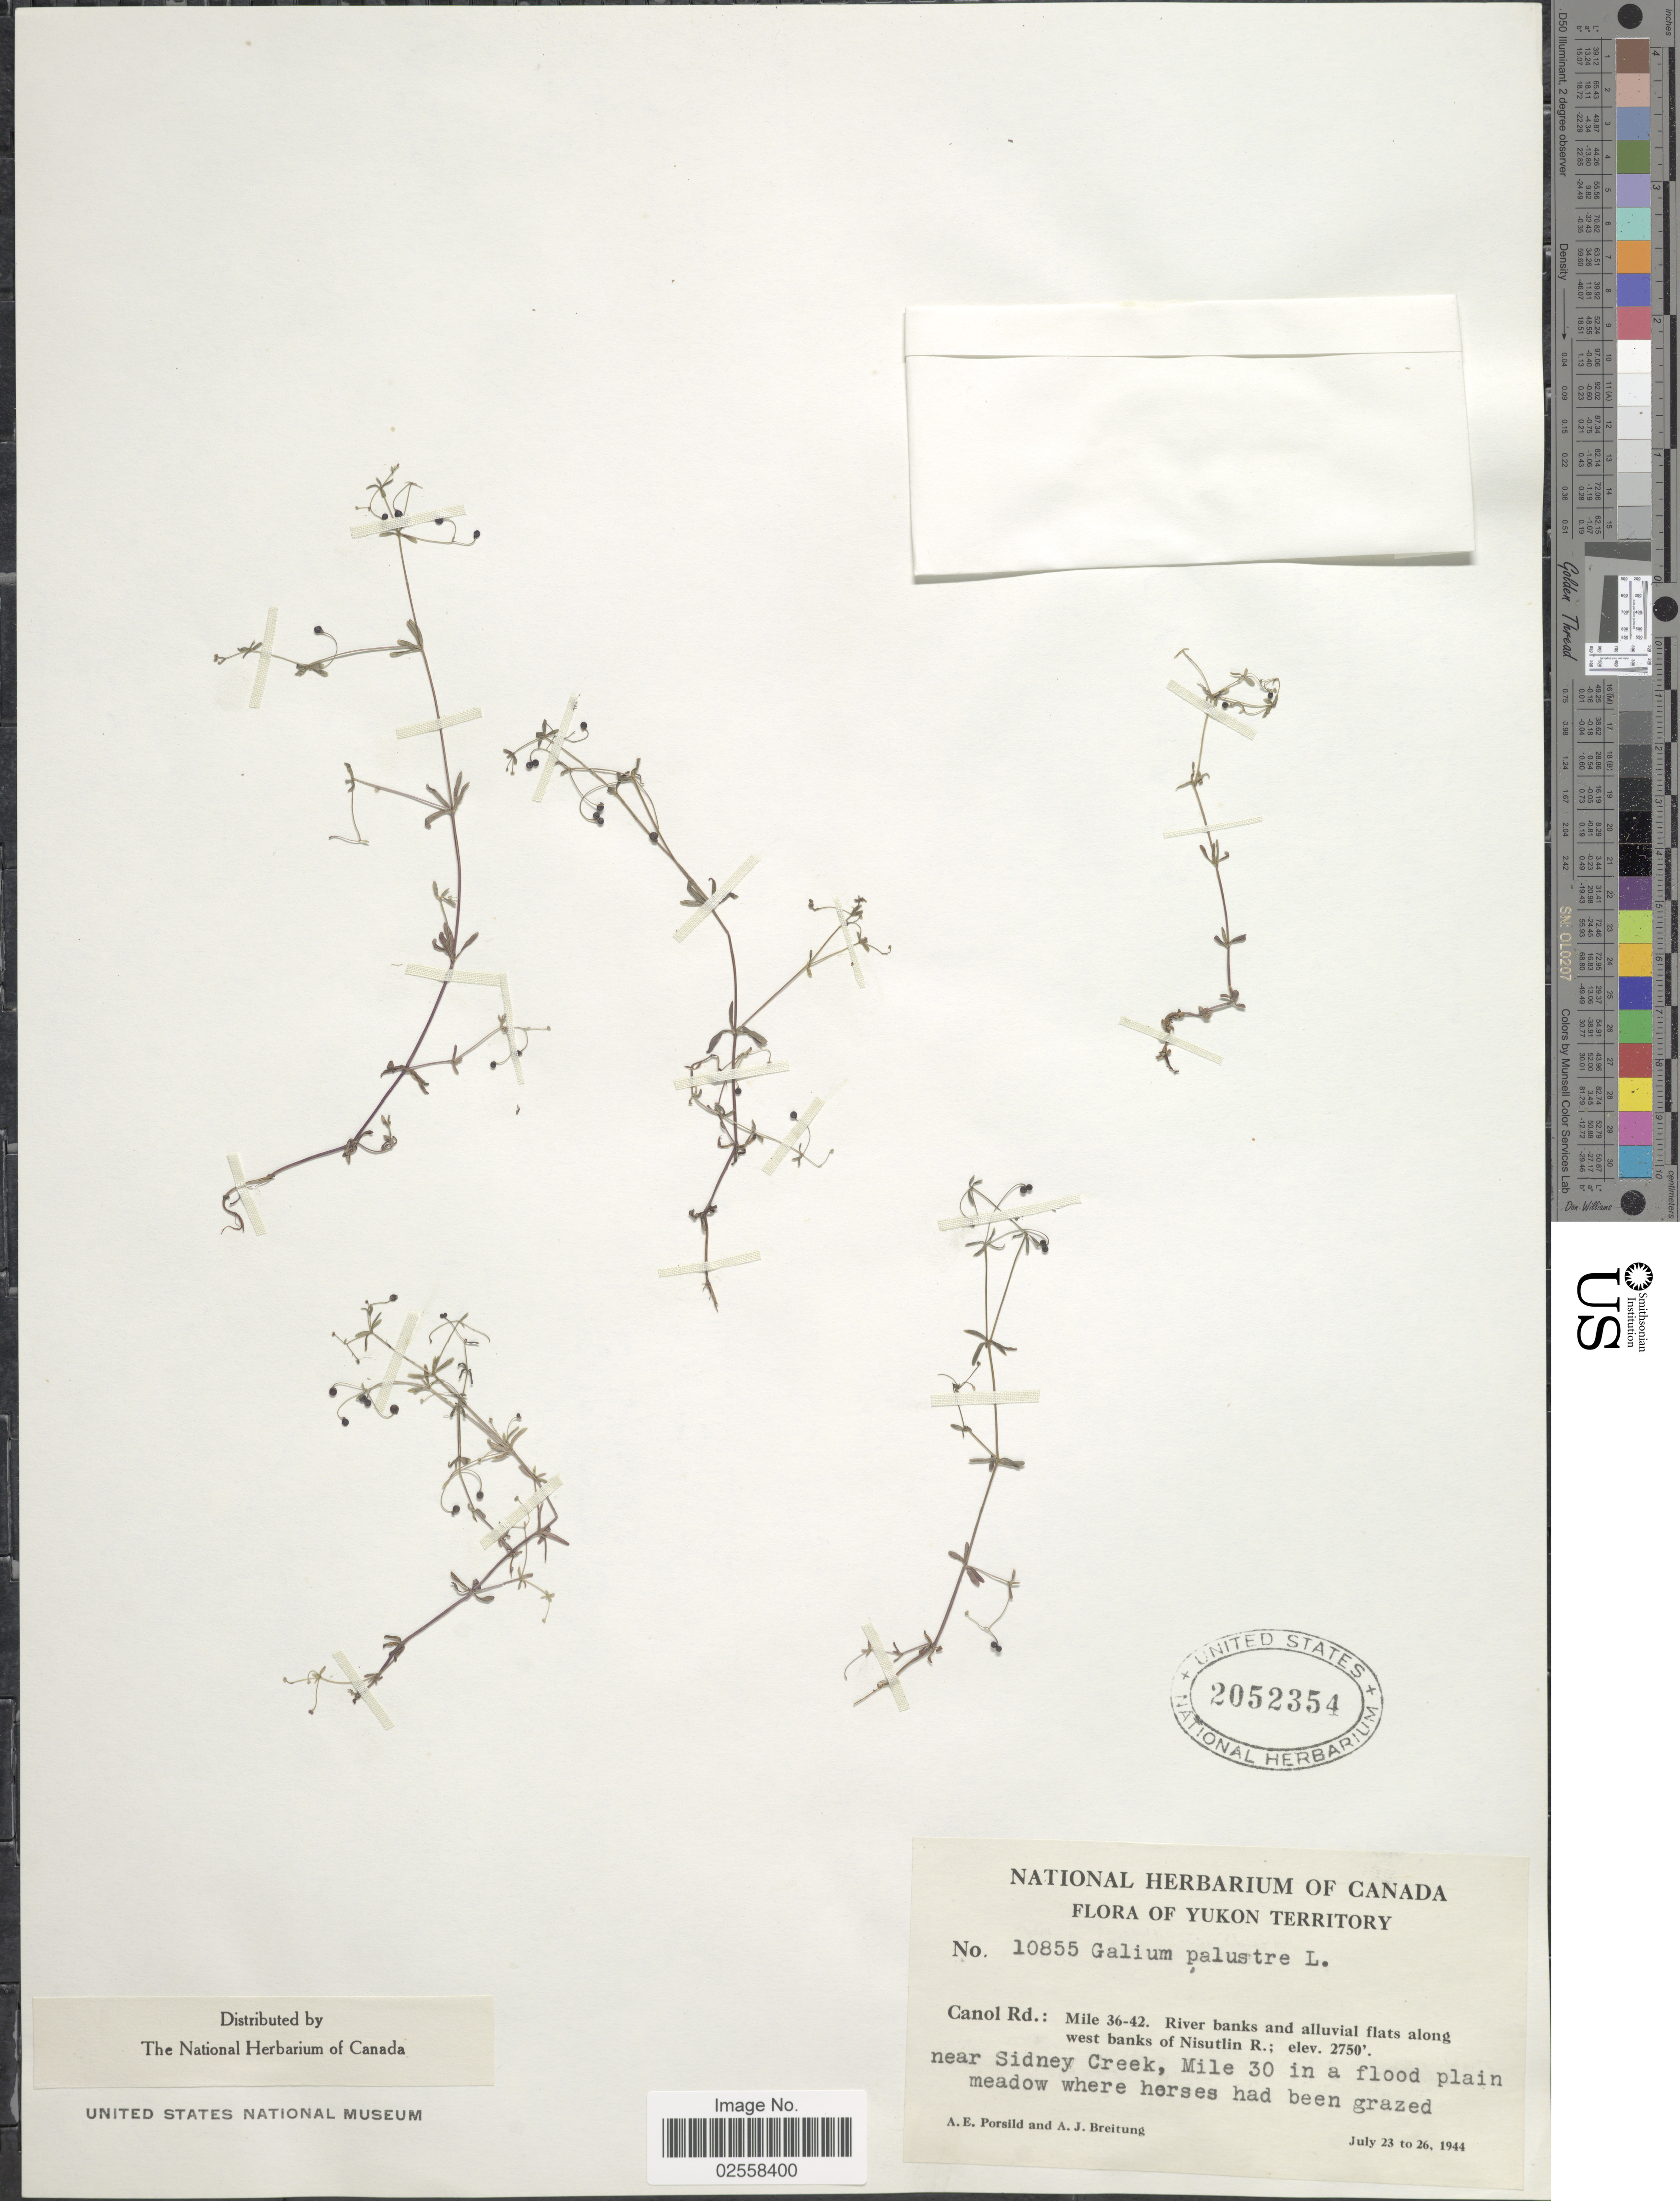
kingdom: Plantae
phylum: Tracheophyta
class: Magnoliopsida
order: Gentianales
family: Rubiaceae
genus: Galium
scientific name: Galium plumosum subsp. plumosum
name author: Rusby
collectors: A. E. Porsild & A. Breitung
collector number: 10855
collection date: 1944-07-23/1944-07-26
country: Canada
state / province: Yukon Territory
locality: Canol Rd, Mile 36-42, along west banks of Nisutlin R, near Sidney Creek, Mile 30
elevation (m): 838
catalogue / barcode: US 2052354